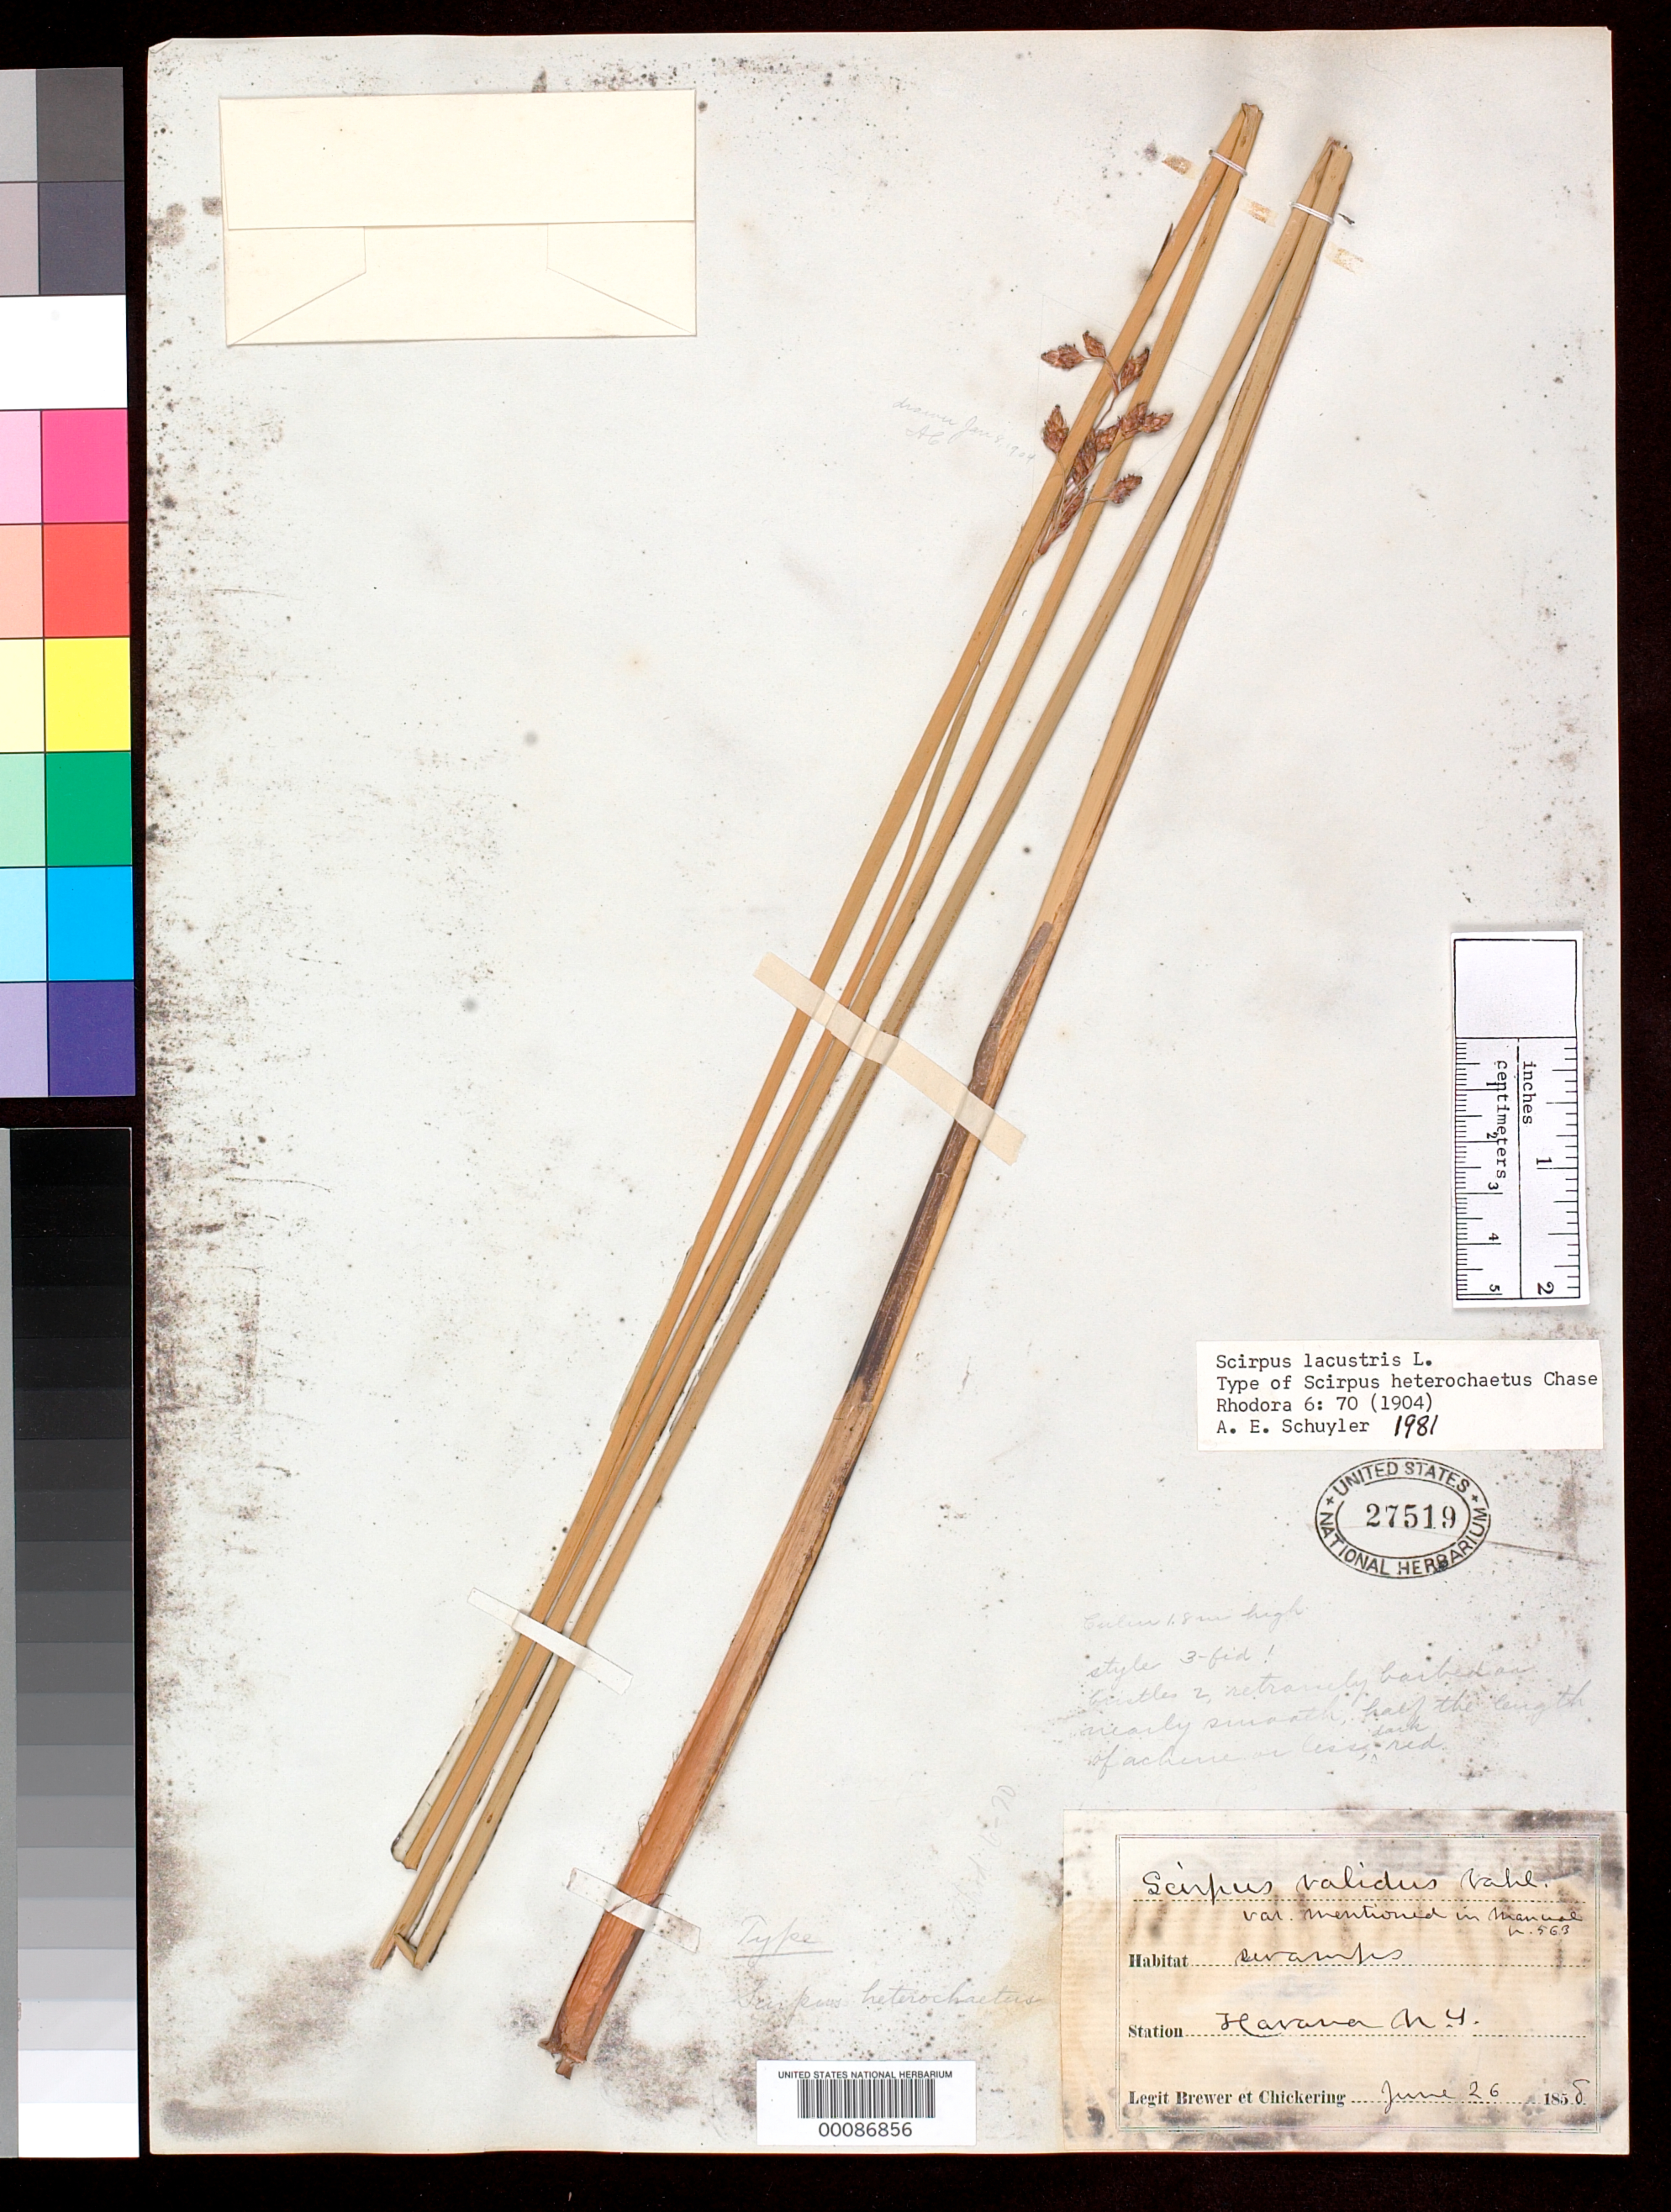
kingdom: Plantae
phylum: Tracheophyta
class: Liliopsida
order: Poales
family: Cyperaceae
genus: Scirpus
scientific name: Scirpus heterochaetus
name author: Chase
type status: Holotype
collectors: J. Chickering & C. Brewer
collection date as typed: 26 Jun 1858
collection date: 1858-06-26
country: United States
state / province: New York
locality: Havana.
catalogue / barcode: US 27519